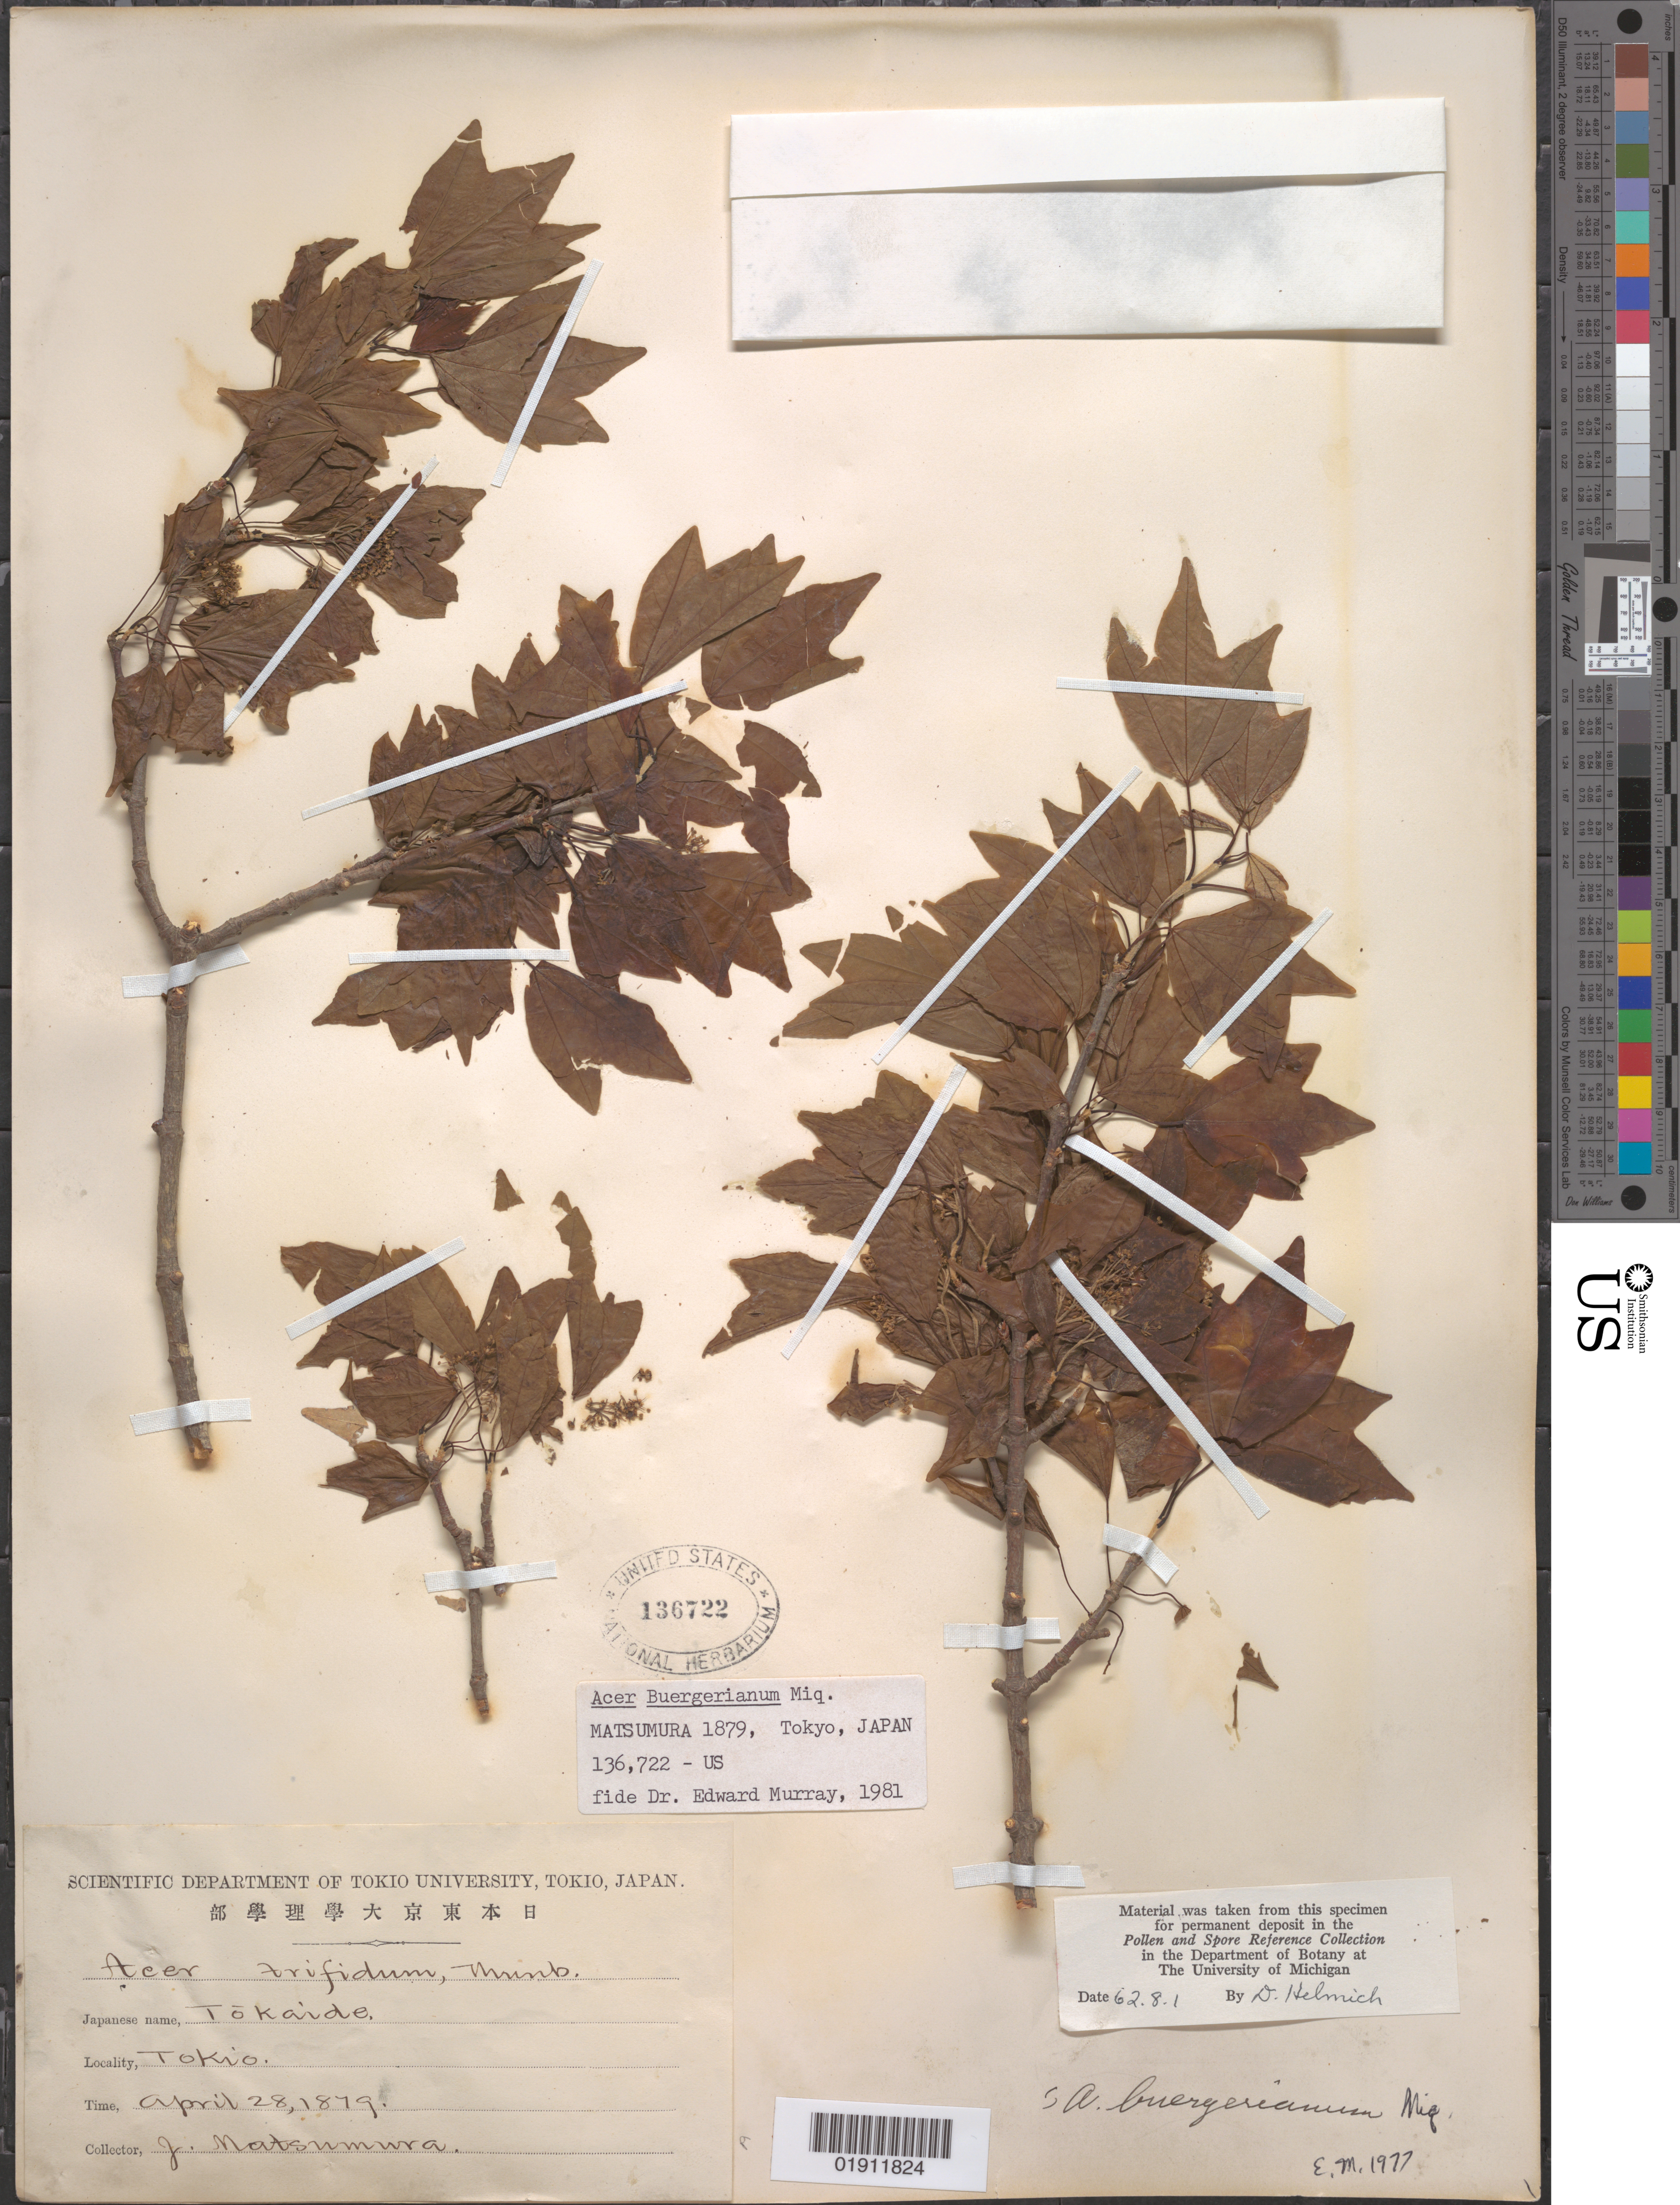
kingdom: Plantae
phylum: Tracheophyta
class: Magnoliopsida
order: Sapindales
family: Sapindaceae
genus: Acer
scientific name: Acer buergerianum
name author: Miq.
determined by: Murray, Edward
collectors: J. Matsumura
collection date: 1879-04-28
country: Japan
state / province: Tokyo, Federal City of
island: Honshu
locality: Tokio [Tokyo]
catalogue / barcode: US 136722